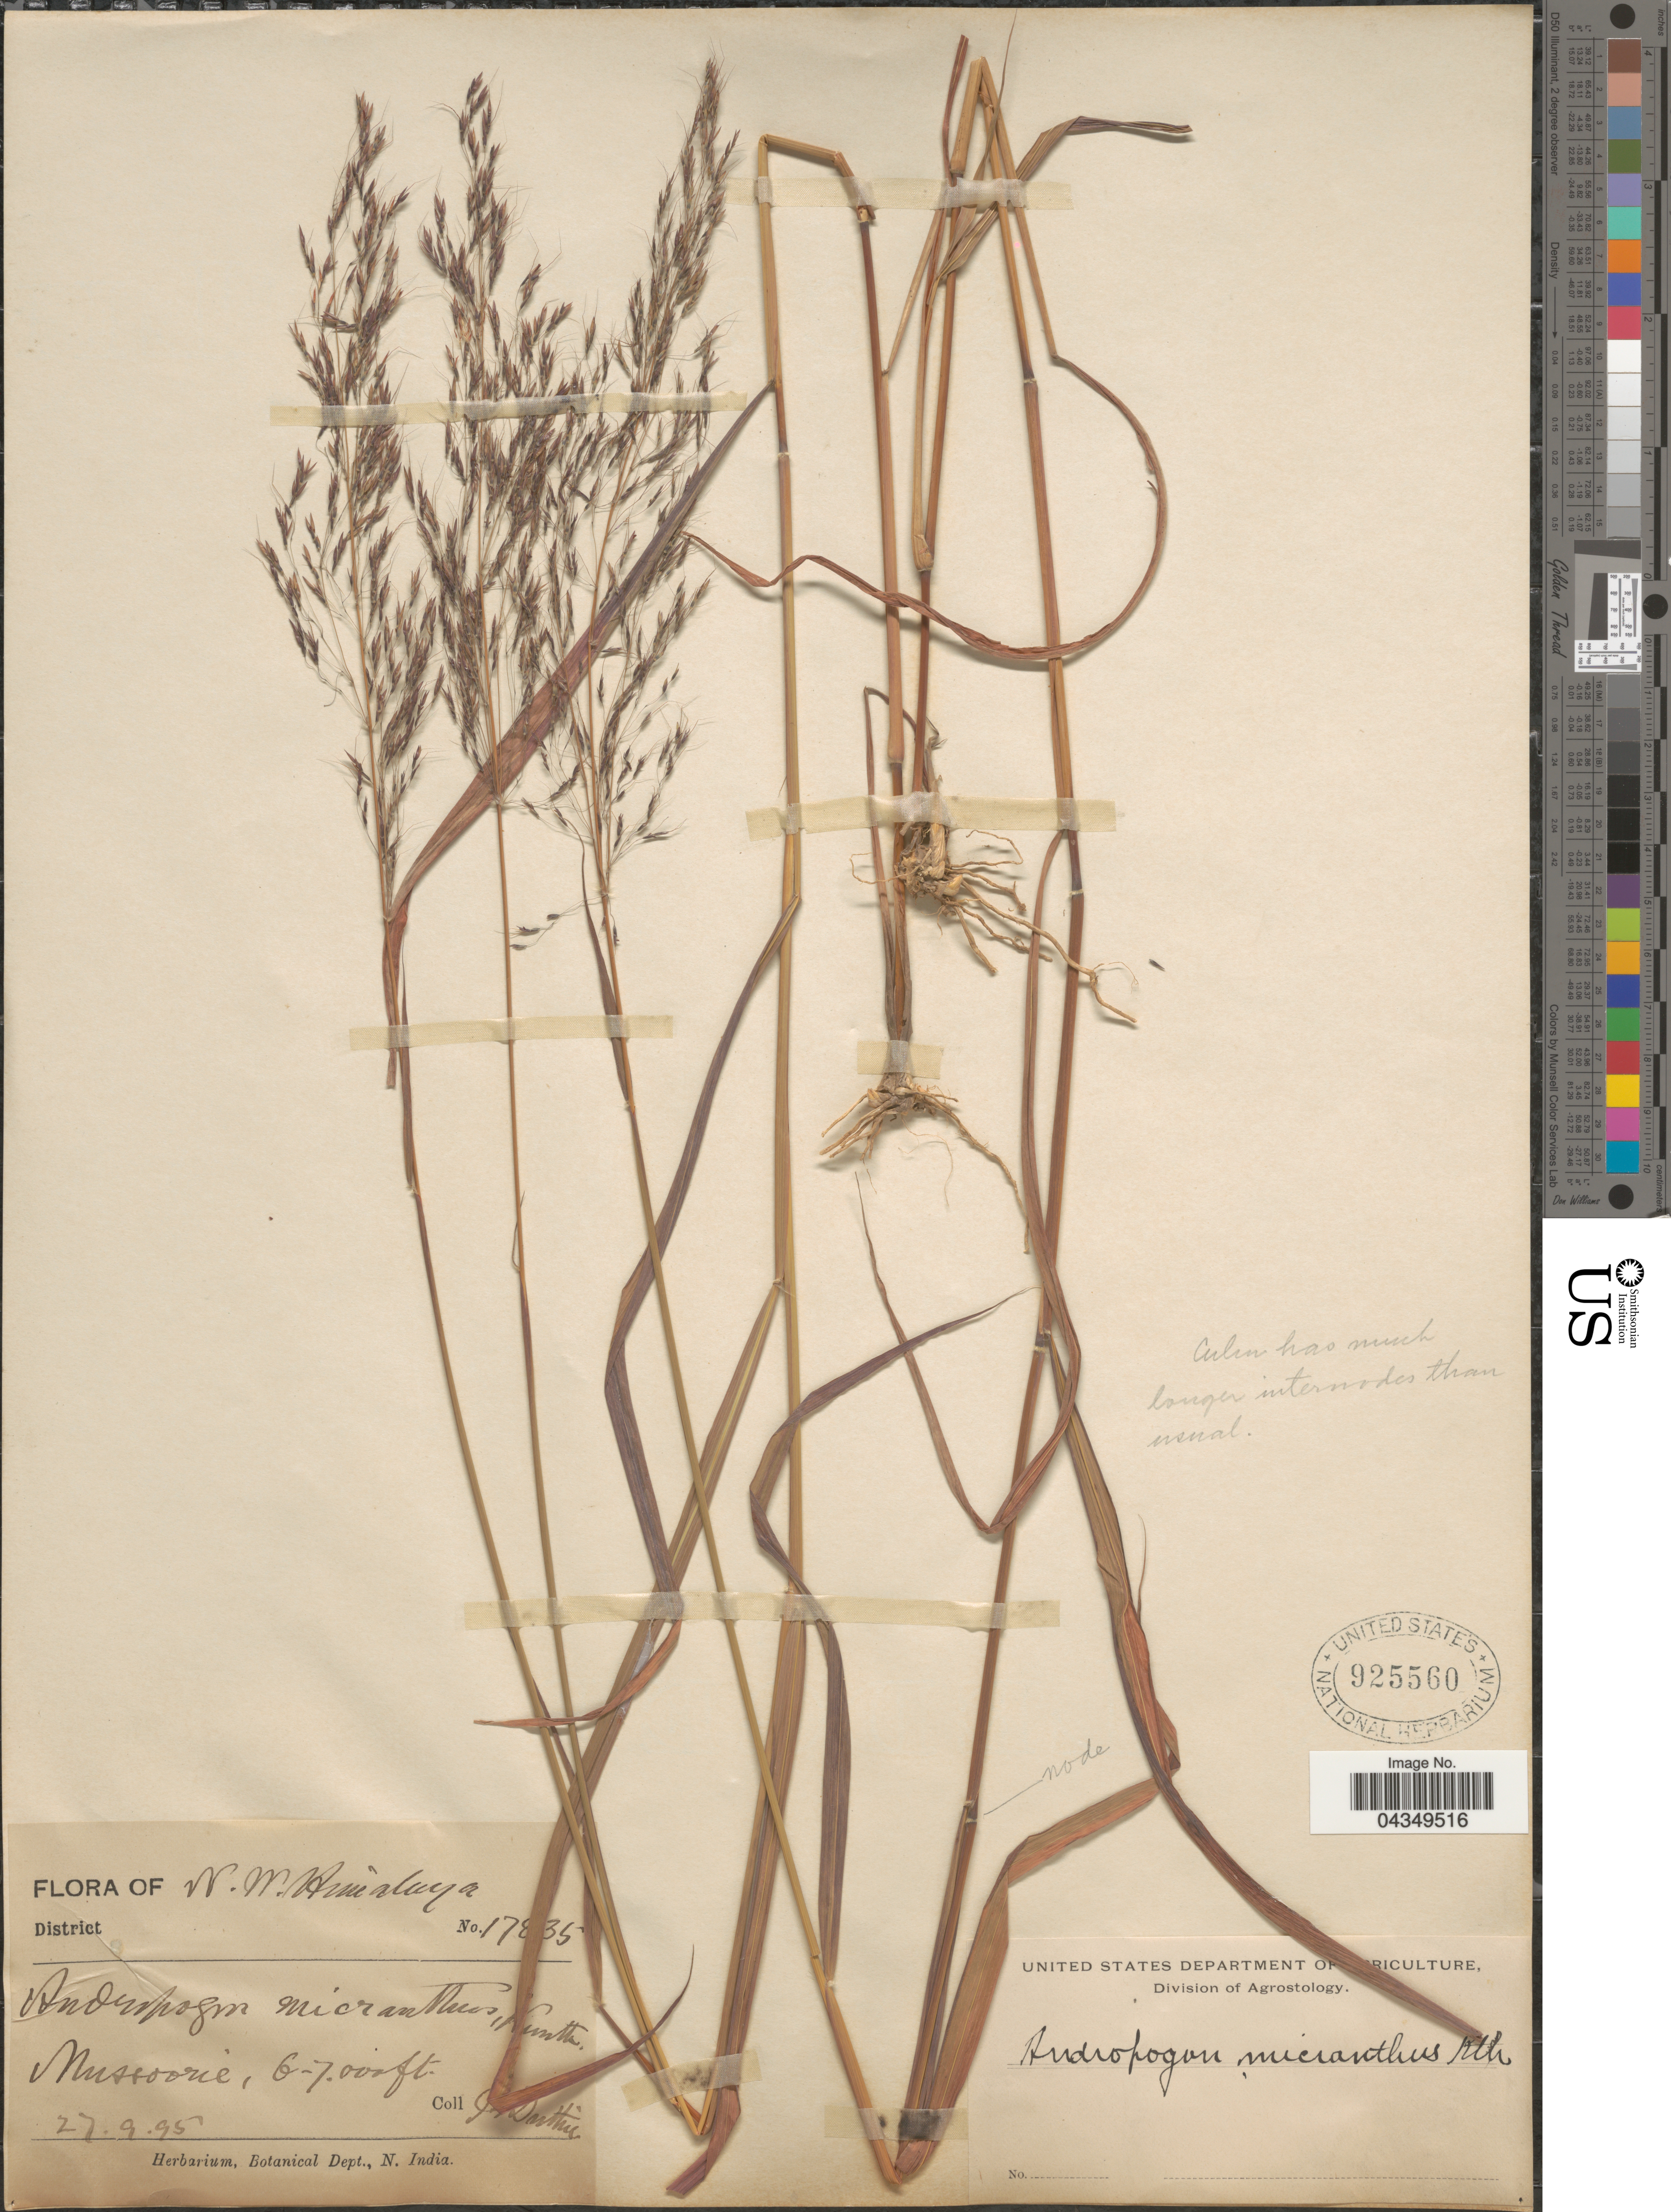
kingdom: Plantae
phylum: Tracheophyta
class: Liliopsida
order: Poales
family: Poaceae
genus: Capillipedium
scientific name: Capillipedium parviflorum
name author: (R. Br.) Stapf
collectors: J. F. Duthie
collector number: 17835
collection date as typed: Transcribed d/m/y: 27/9/95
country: India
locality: N.W. Himalaya. Mussoorie.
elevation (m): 1829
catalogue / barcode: US 925560